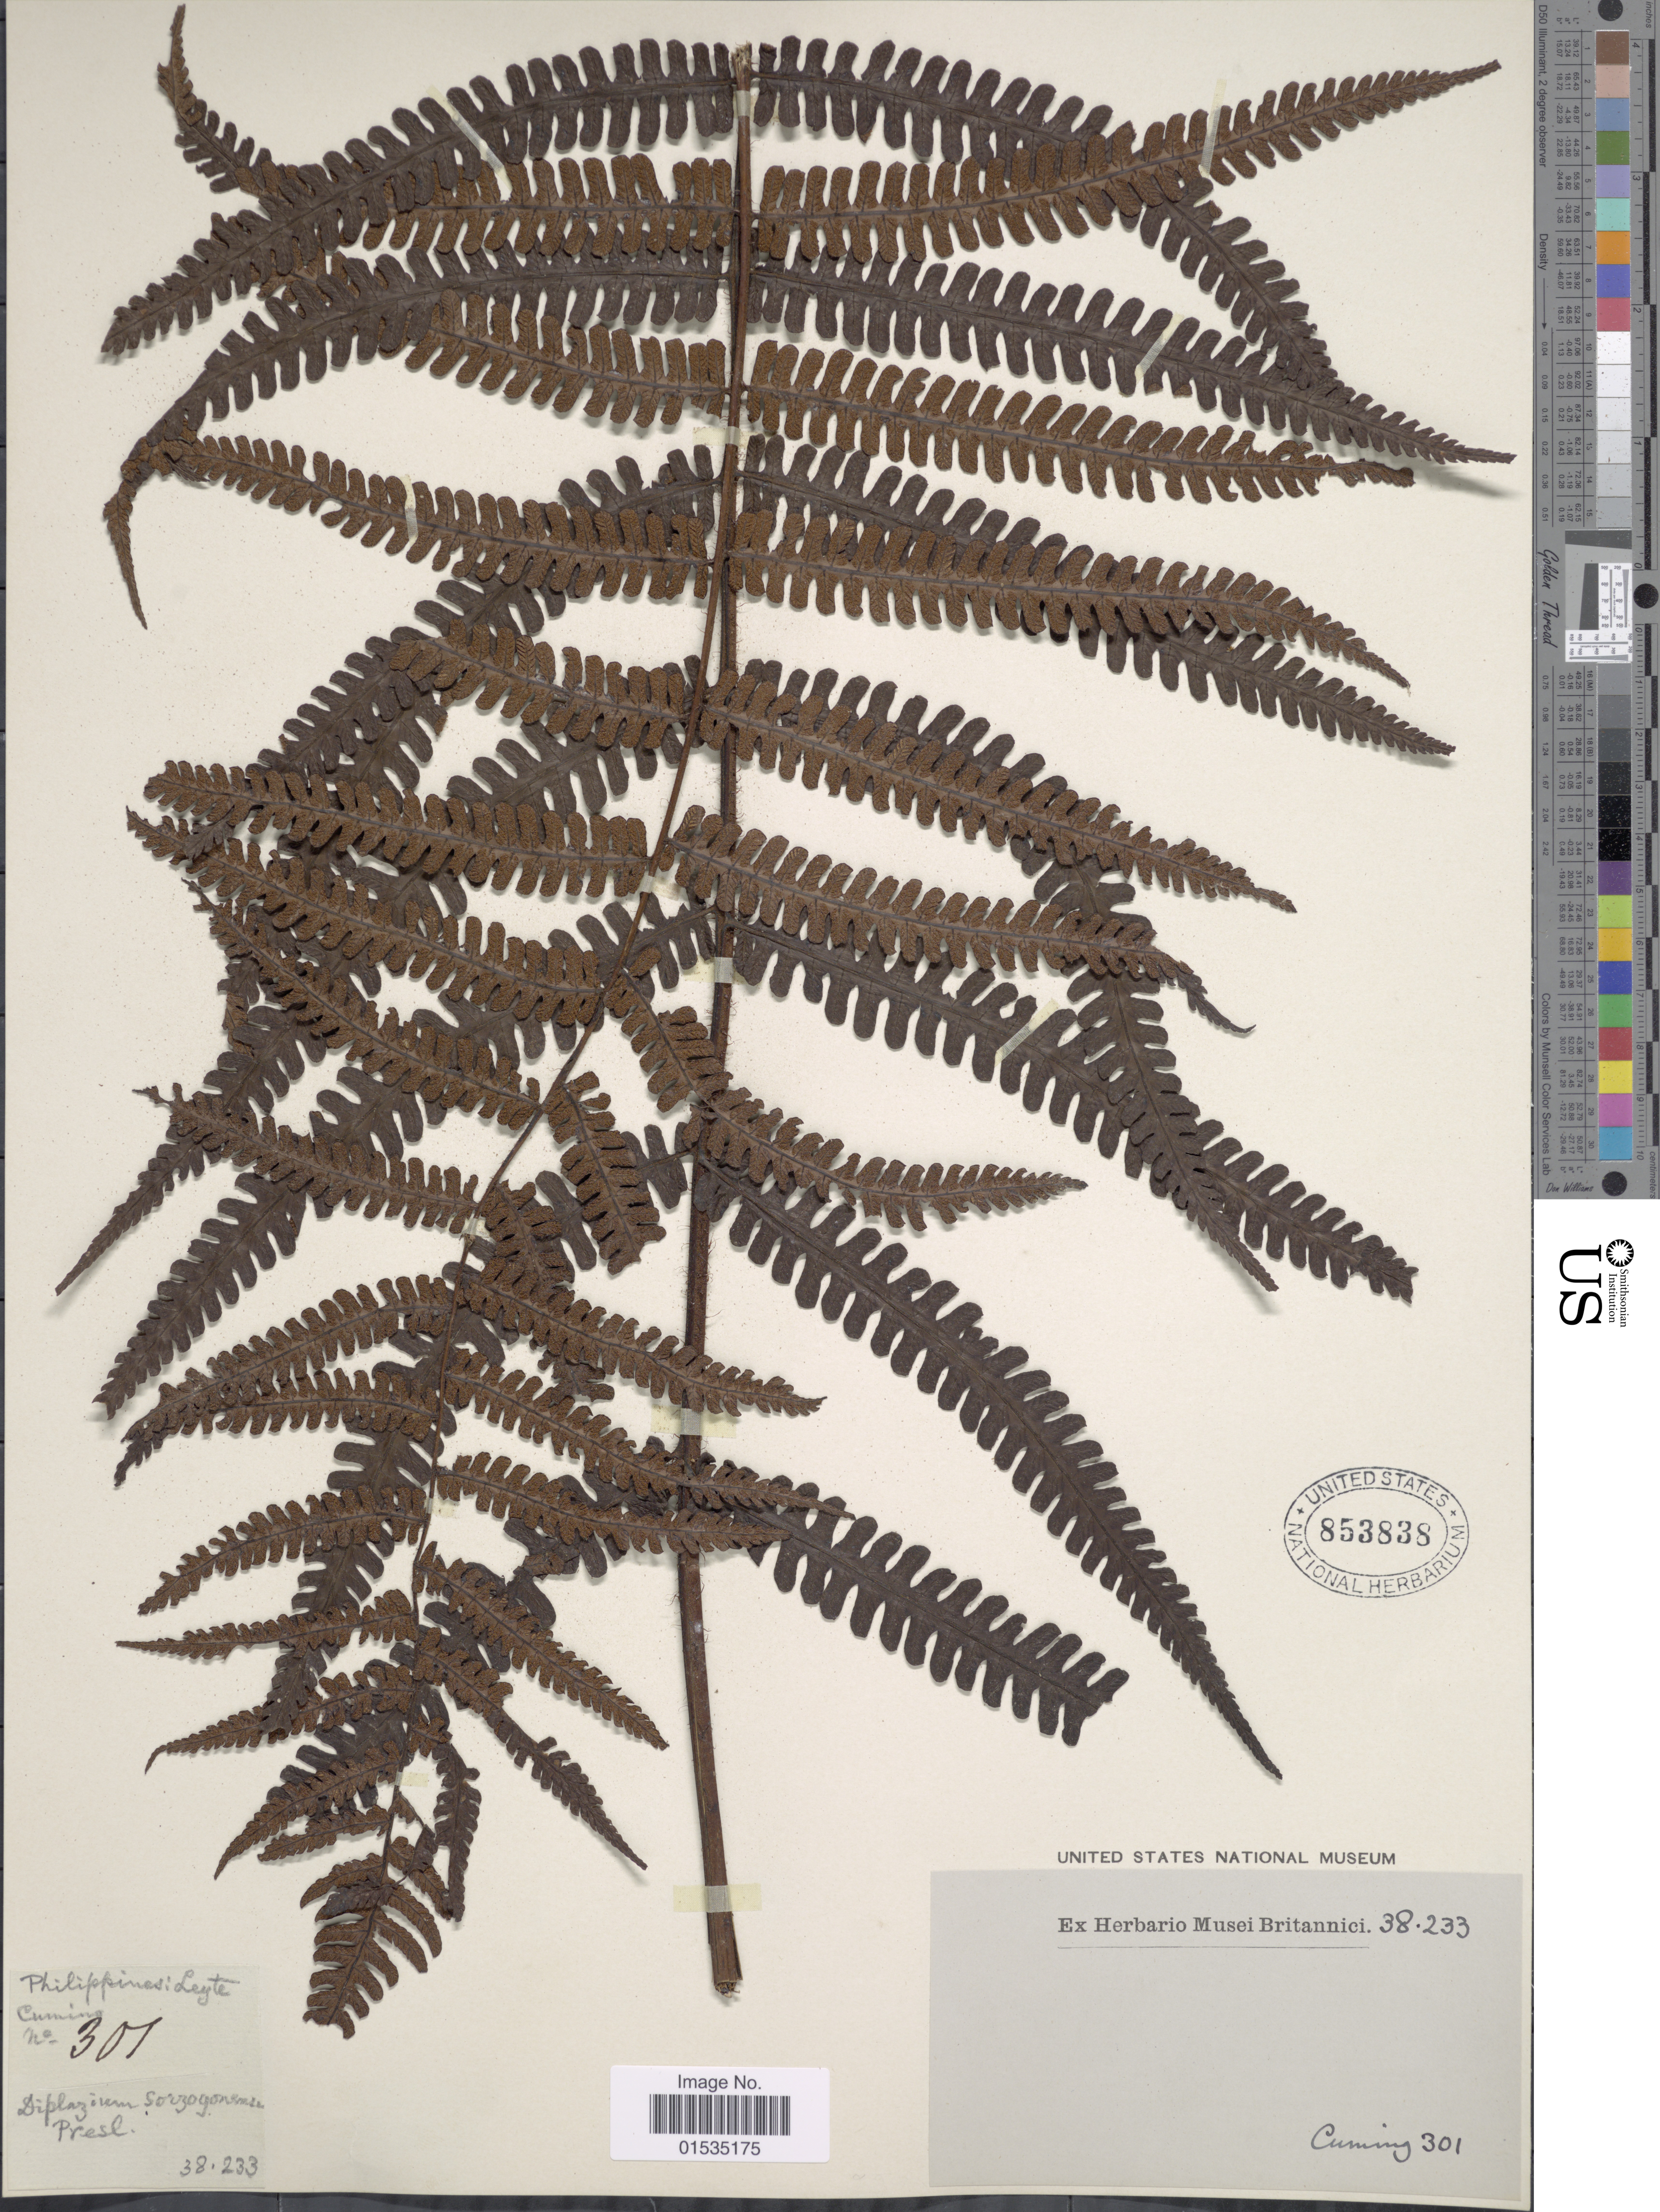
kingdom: Plantae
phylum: Tracheophyta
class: Polypodiopsida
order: Polypodiales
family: Athyriaceae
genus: Diplazium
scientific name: Diplazium sorzogonense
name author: (C. Presl) C. Presl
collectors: -. Cuming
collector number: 301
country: Philippines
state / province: Eastern Visayas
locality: Leyte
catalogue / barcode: US 853838